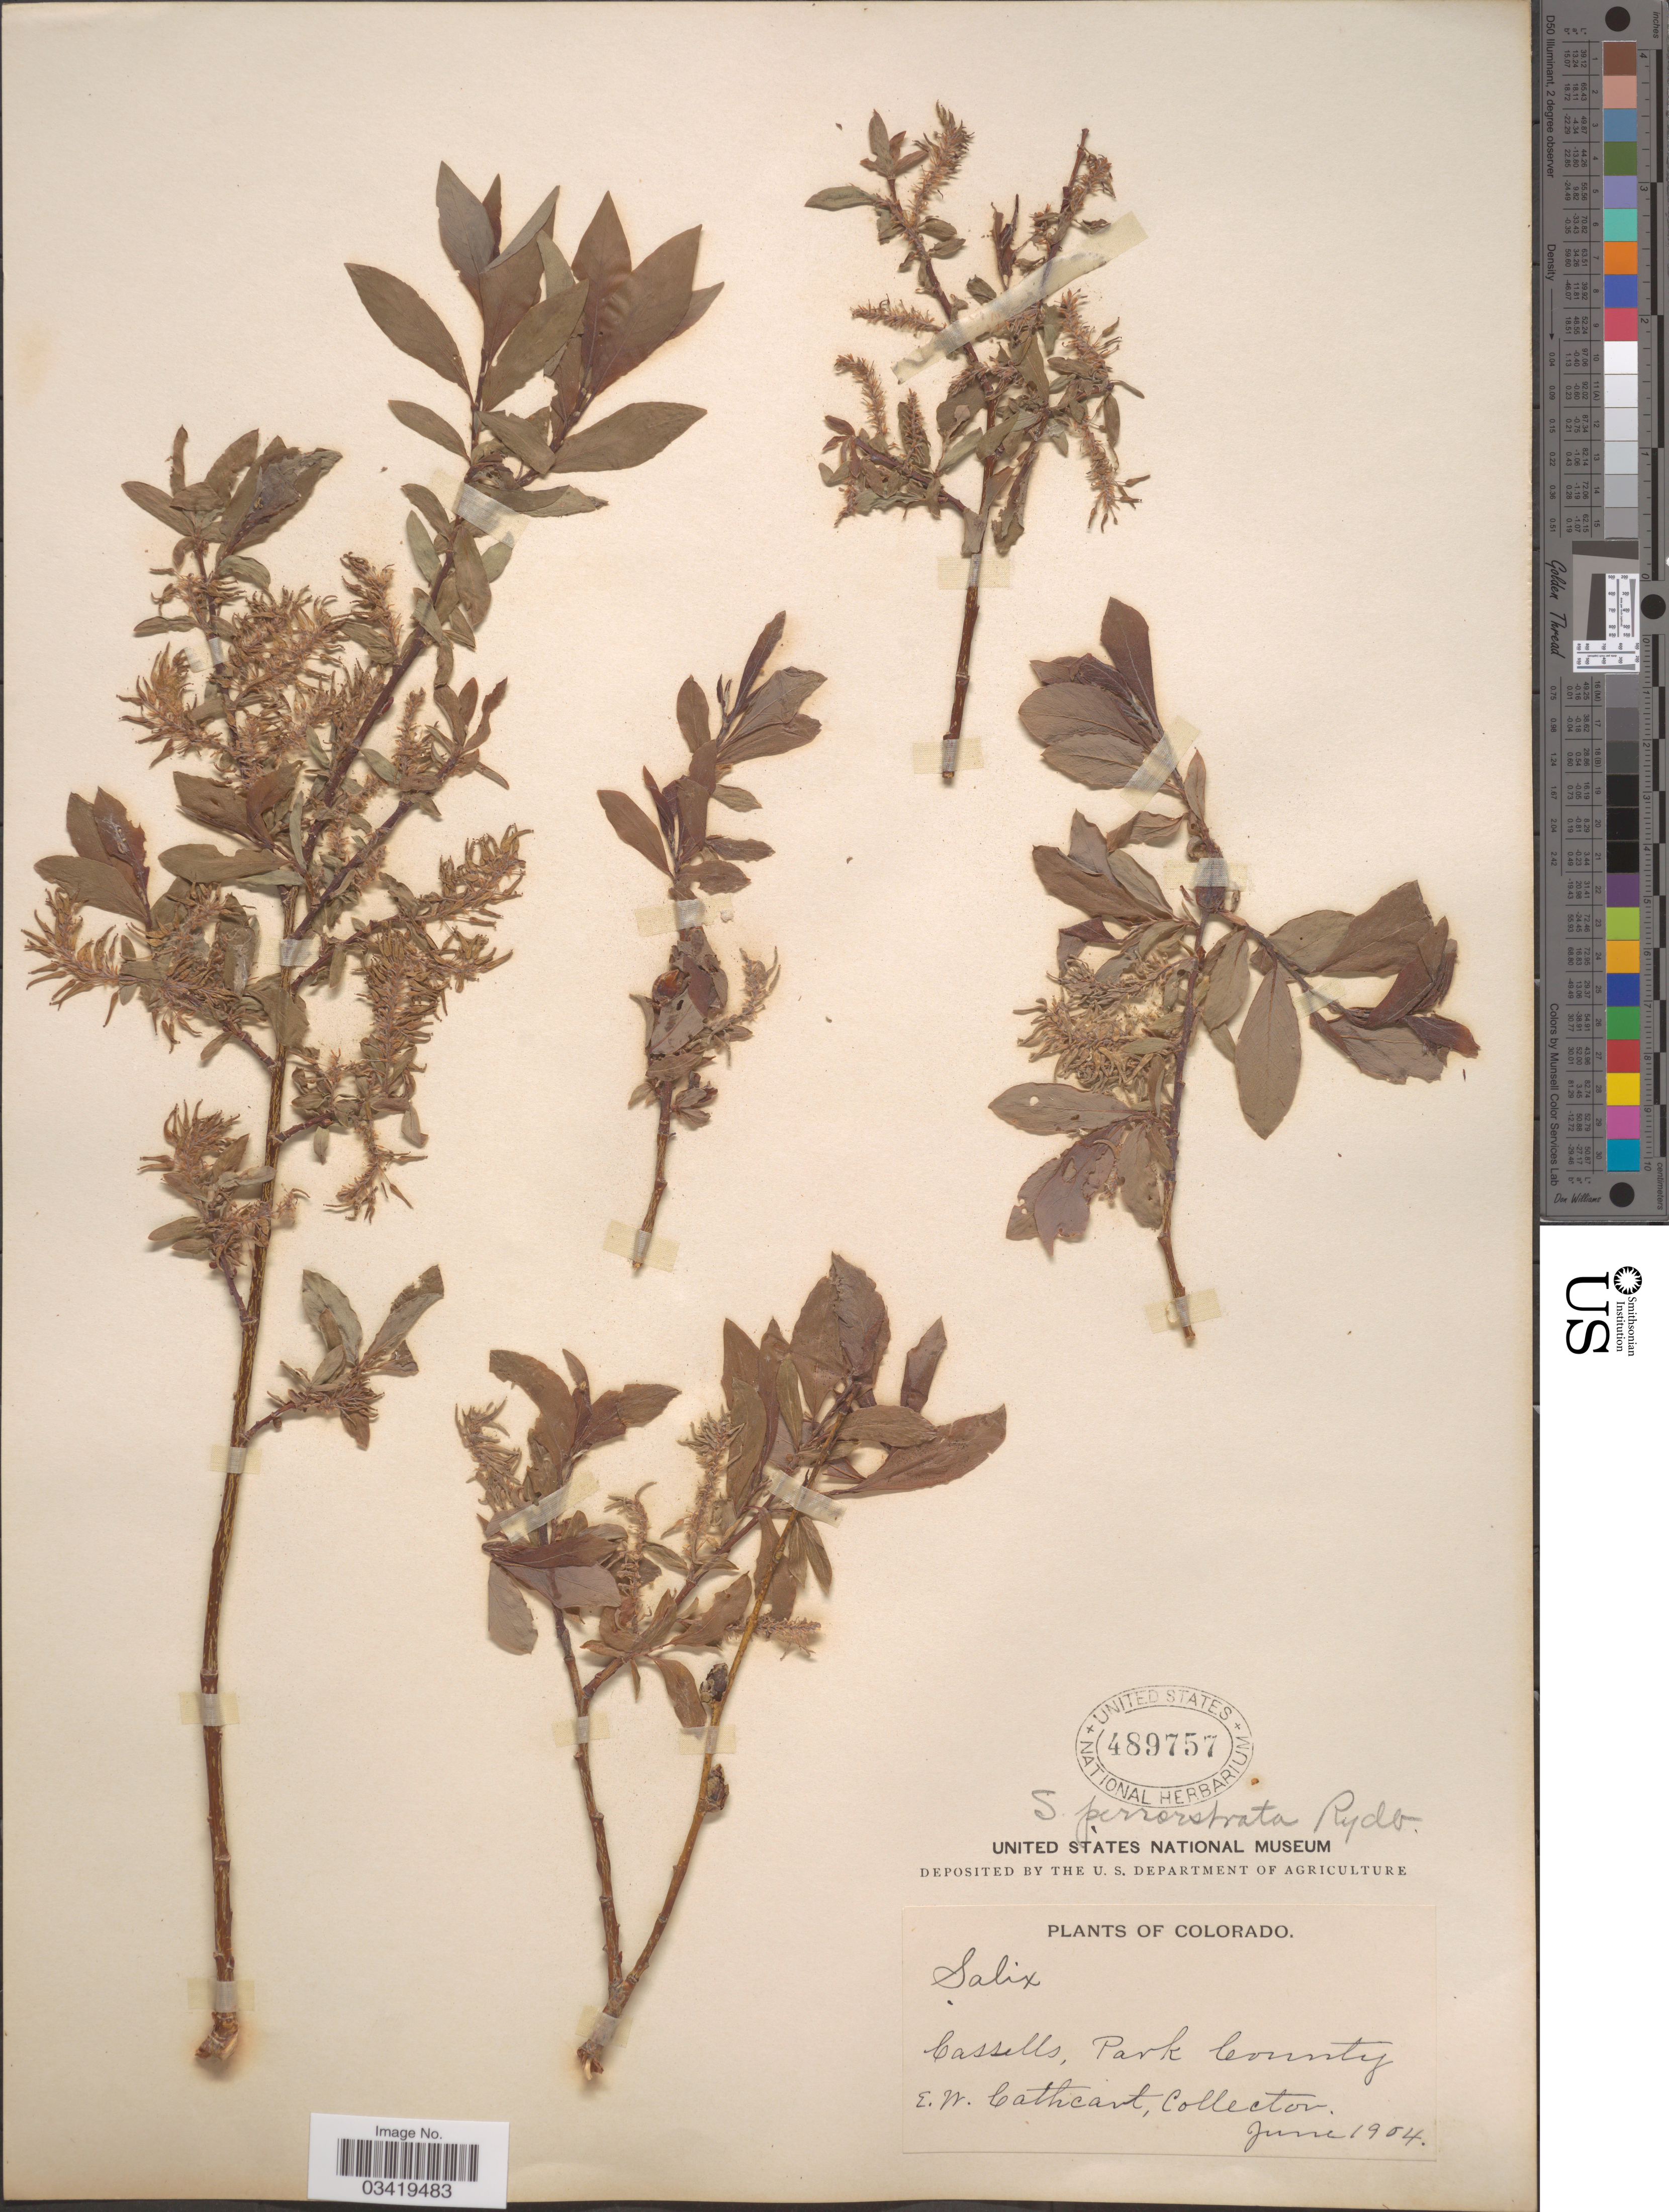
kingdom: Plantae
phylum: Tracheophyta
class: Magnoliopsida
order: Malpighiales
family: Salicaceae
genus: Salix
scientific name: Salix bebbiana var. perrostrata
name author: Sarg.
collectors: E. Cathcart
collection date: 1904-06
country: United States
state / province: Colorado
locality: Cassells, Park County.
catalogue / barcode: US 489757